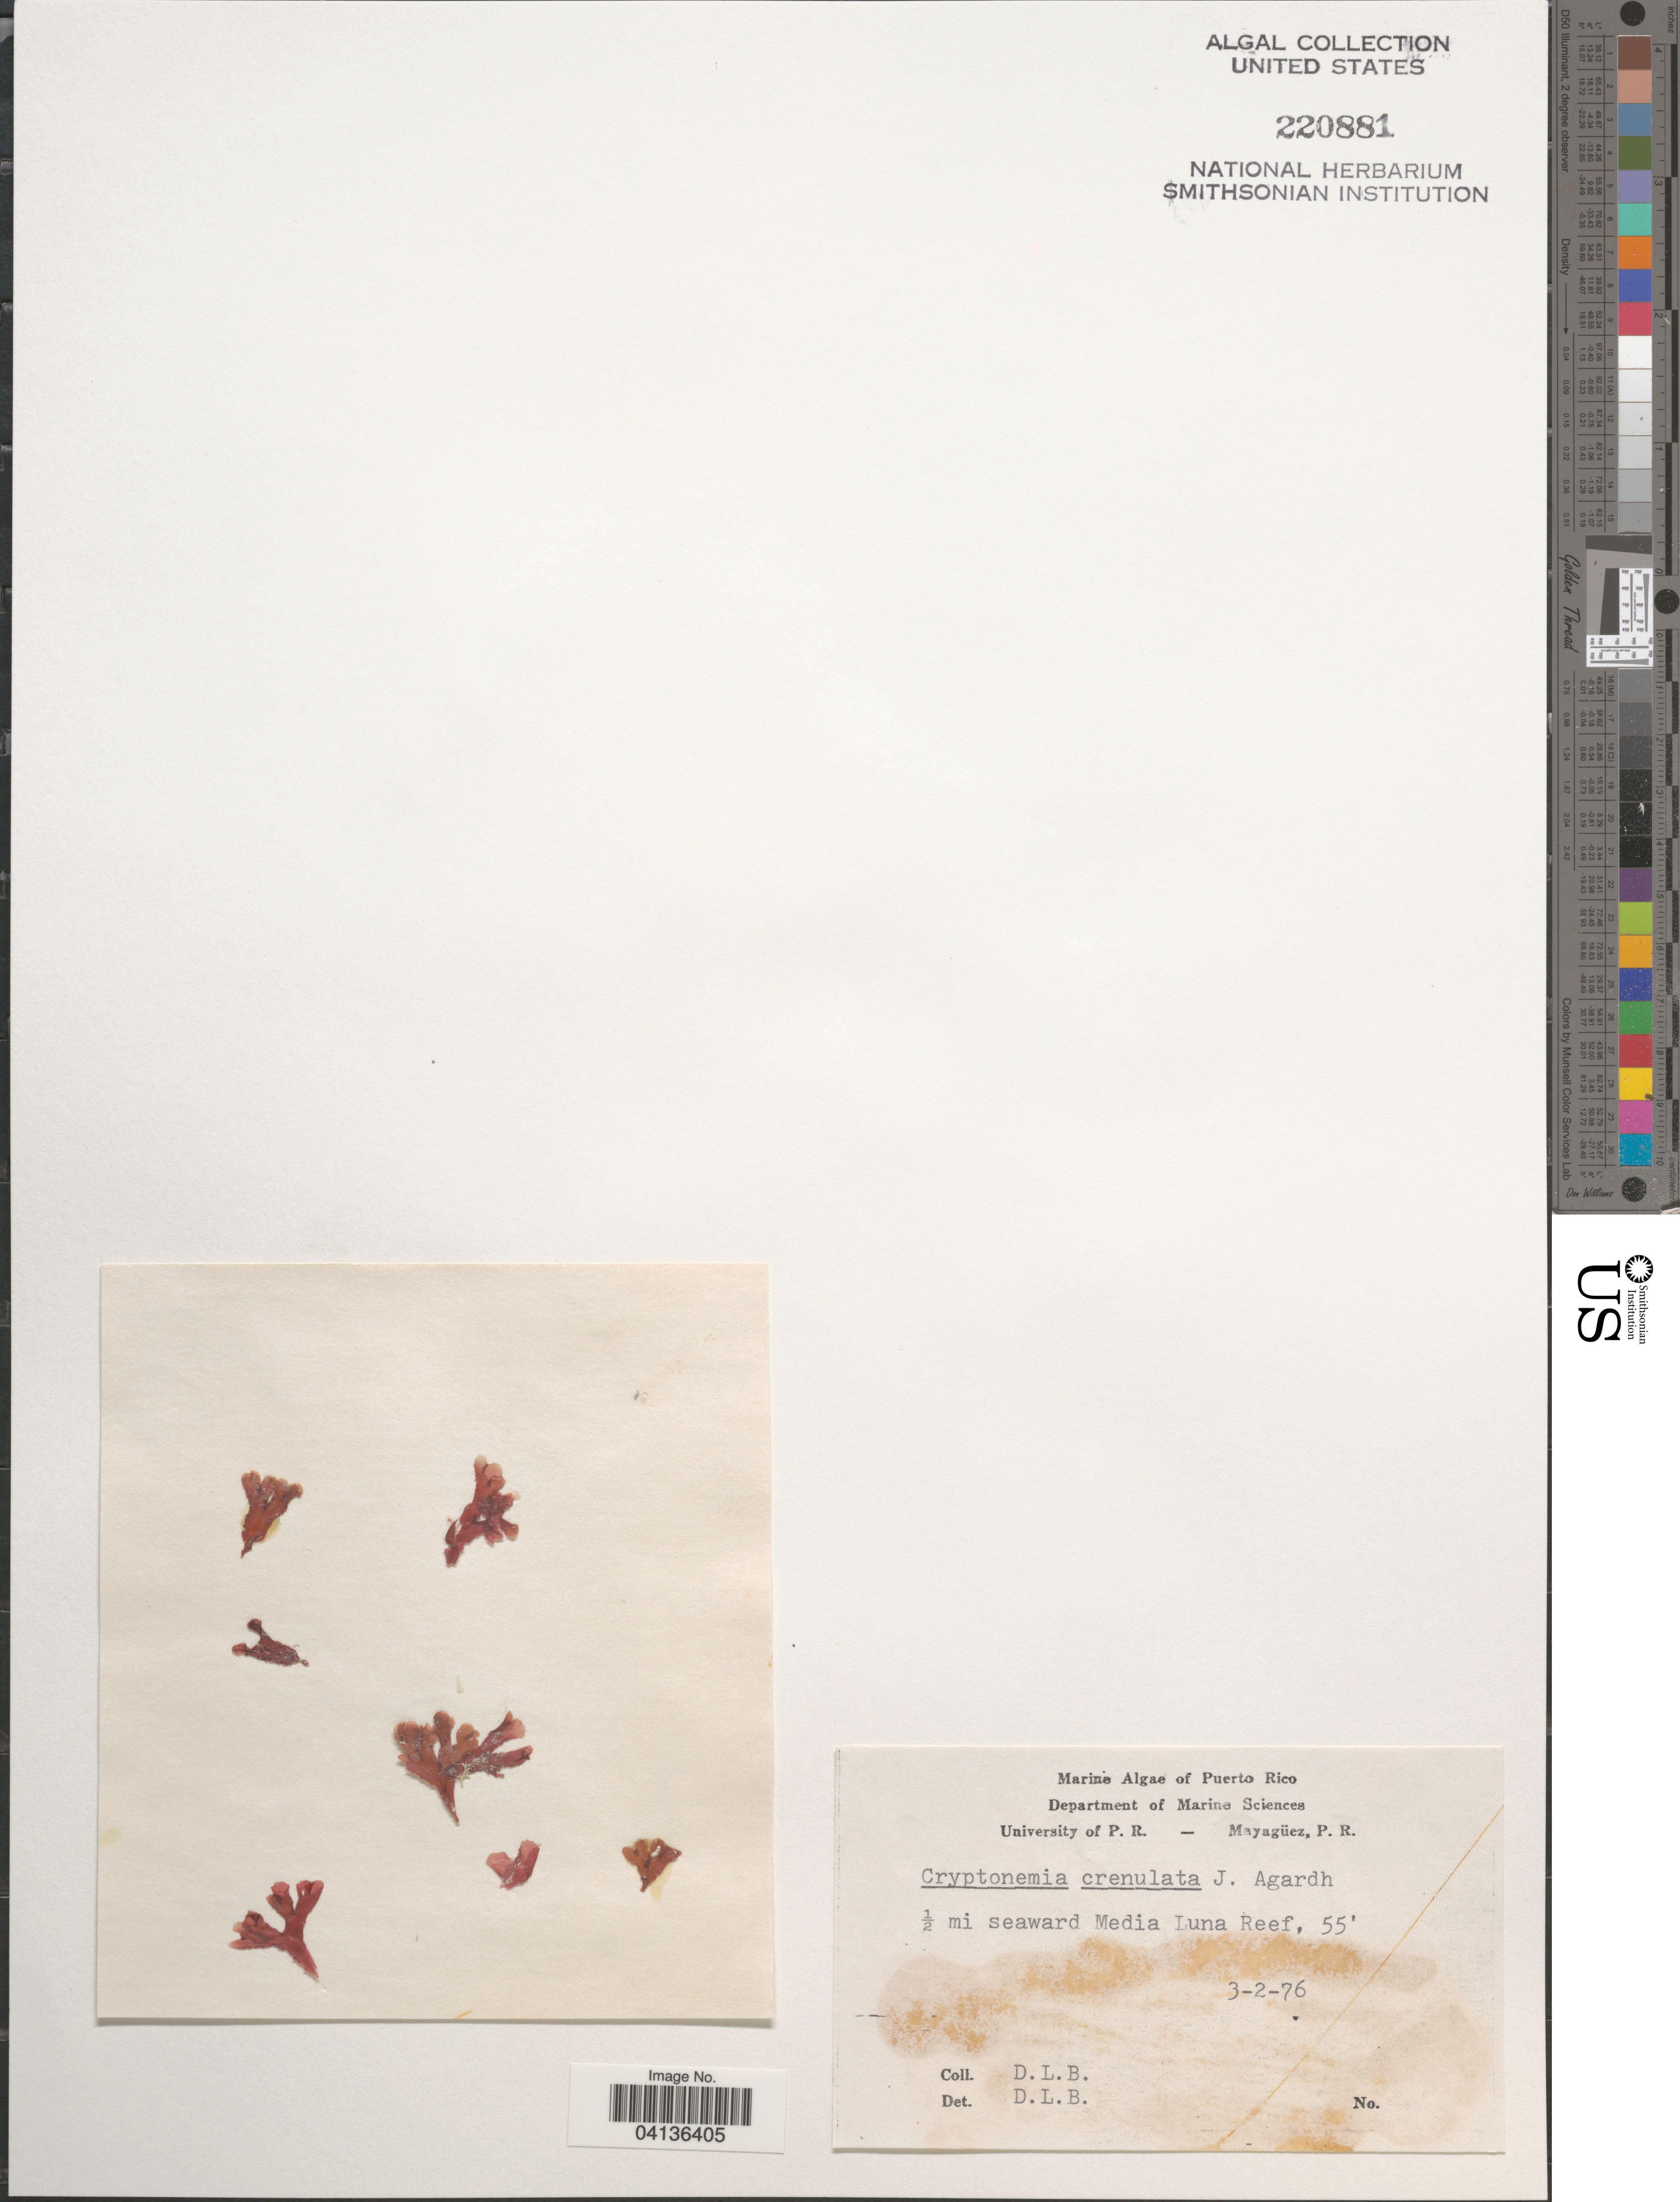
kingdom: Plantae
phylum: Rhodophyta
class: Florideophyceae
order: Halymeniales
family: Halymeniaceae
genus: Cryptonemia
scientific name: Cryptonemia crenulata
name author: (J. Agardh) J. Agardh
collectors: D. L. B.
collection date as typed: Transcribed d/m/y: 3/2/76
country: Puerto Rico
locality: ½ mi seaward Media Luna Reef.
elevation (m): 17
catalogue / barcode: US 220881